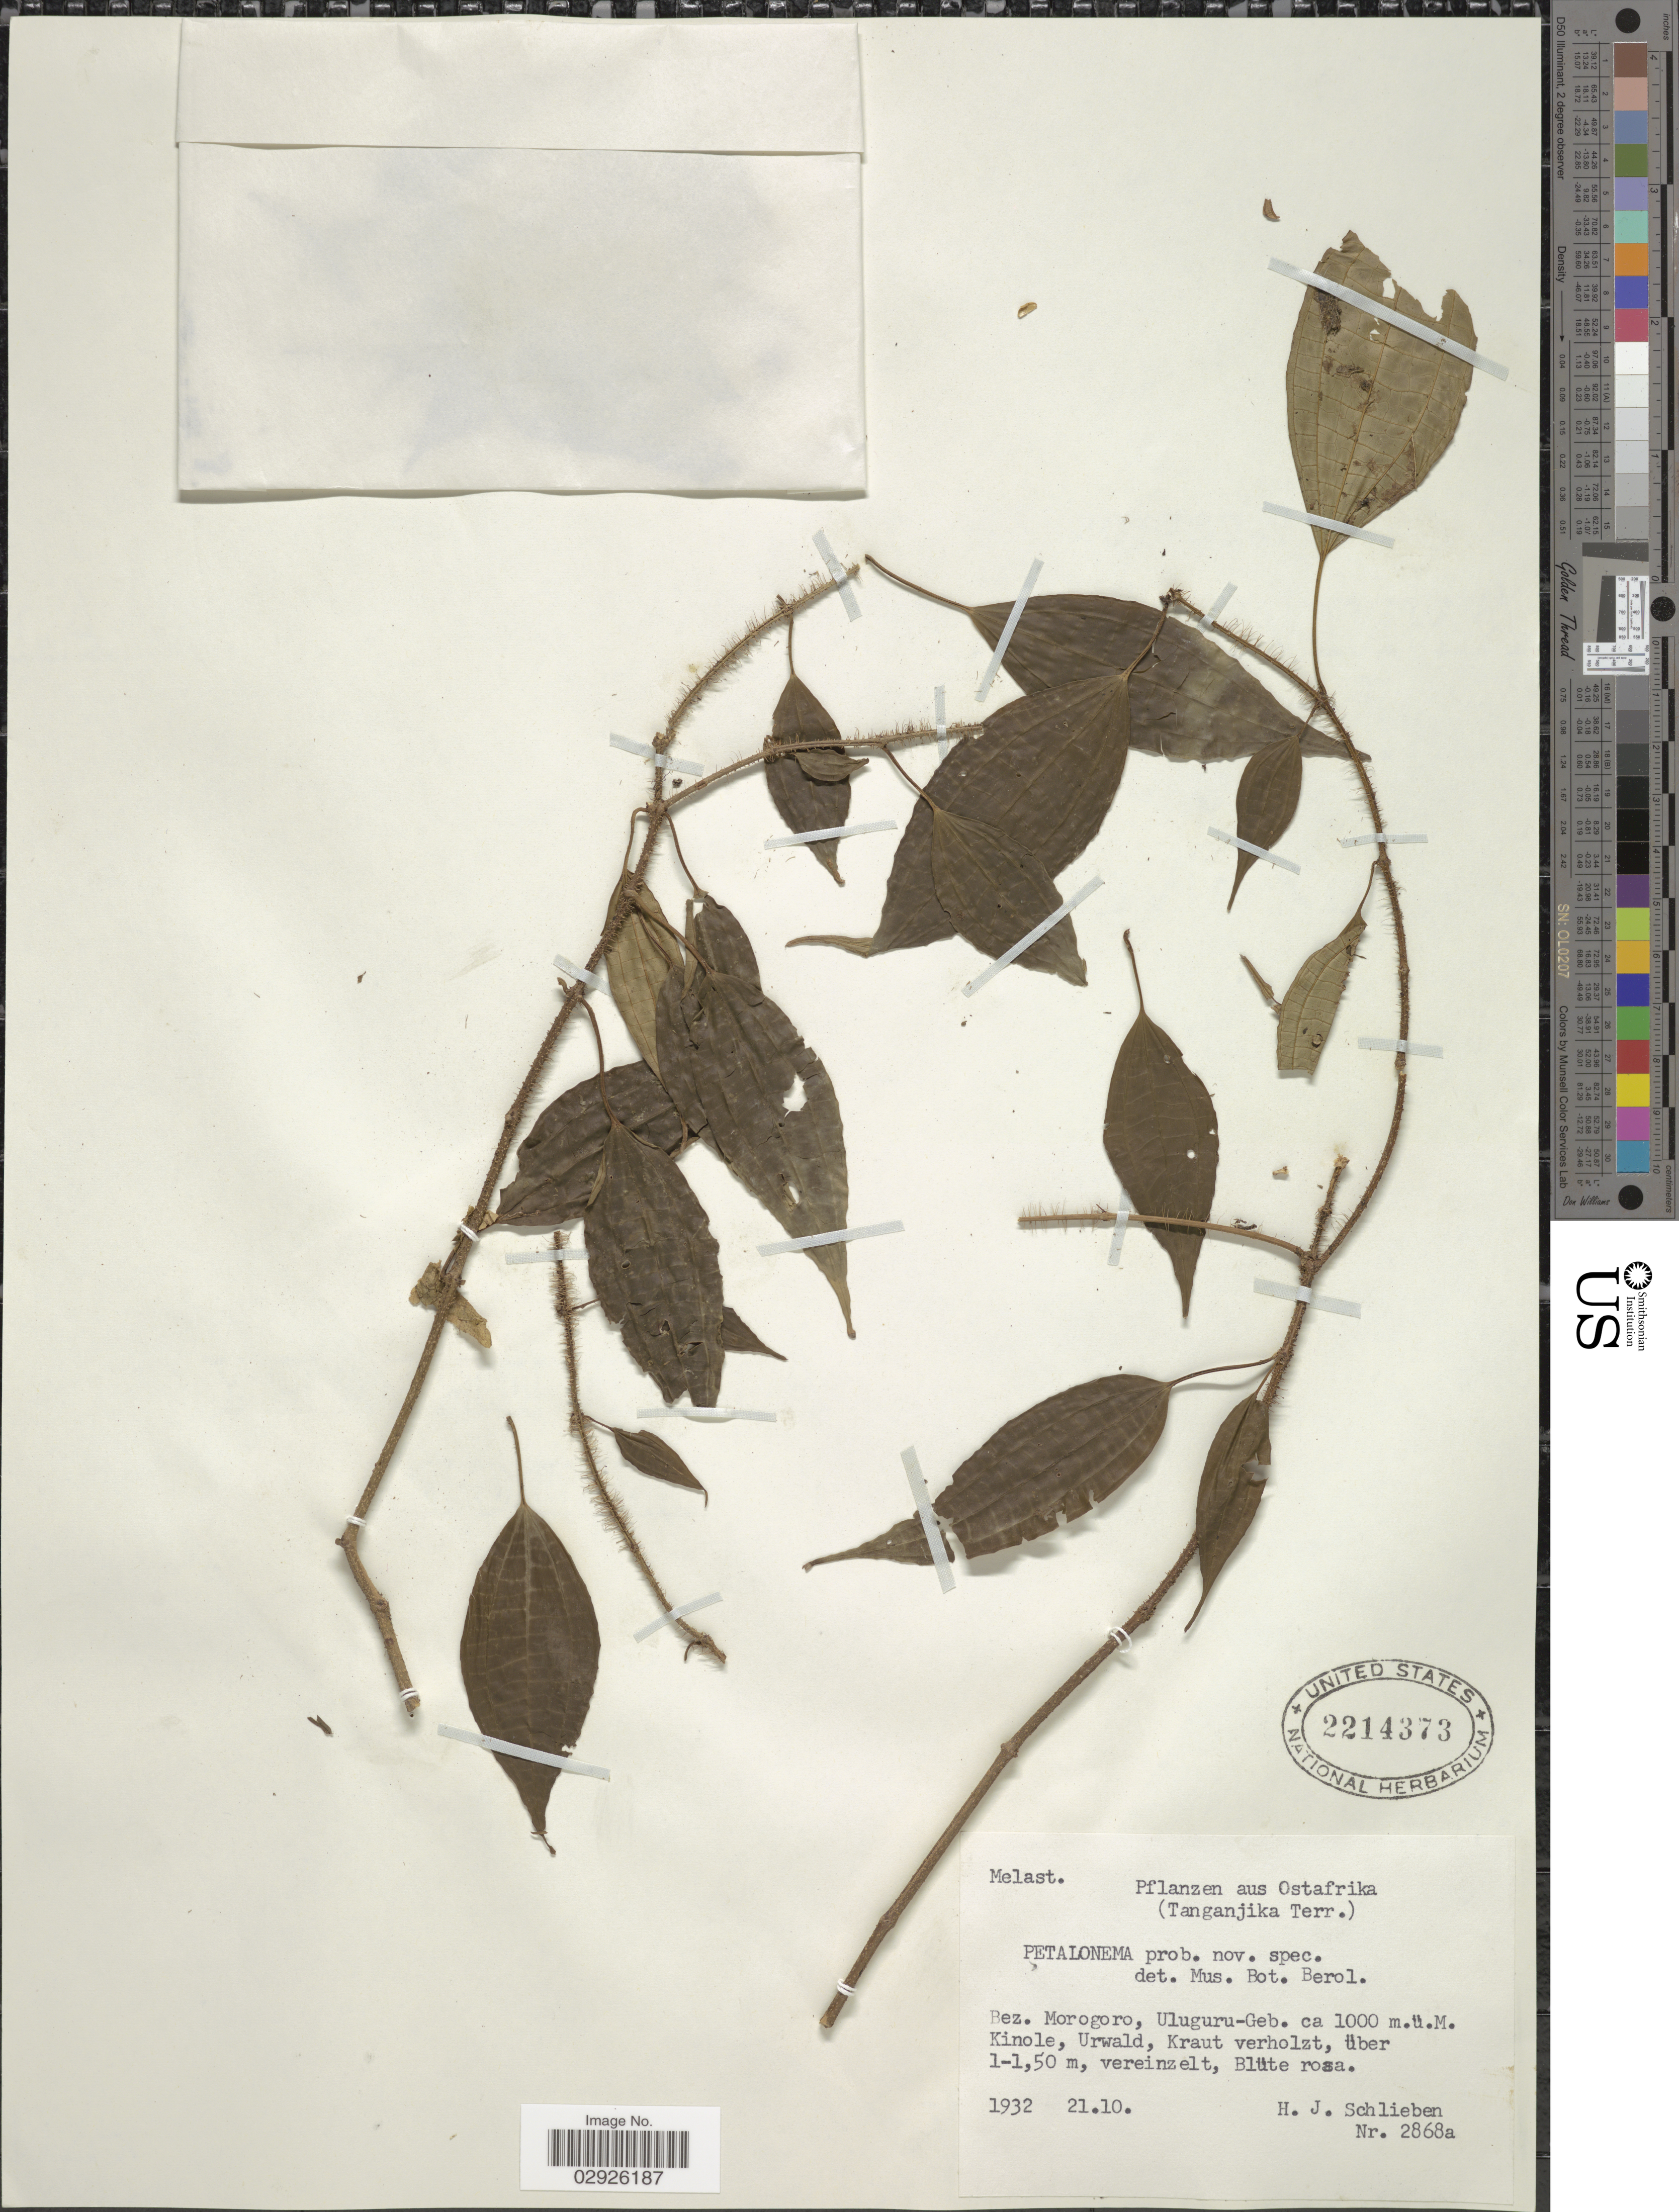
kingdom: Plantae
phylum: Tracheophyta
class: Magnoliopsida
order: Myrtales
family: Melastomataceae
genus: Gravesia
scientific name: Gravesia sp.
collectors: H. J. Schlieben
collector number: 2868a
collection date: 1932-10-21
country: Tanzania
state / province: Morogoro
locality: Ostafrika. (Tanganjika Terr.). Bez. Morogoro, Uluguru-Geb. Kinole.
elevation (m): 1000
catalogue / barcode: US 2214373